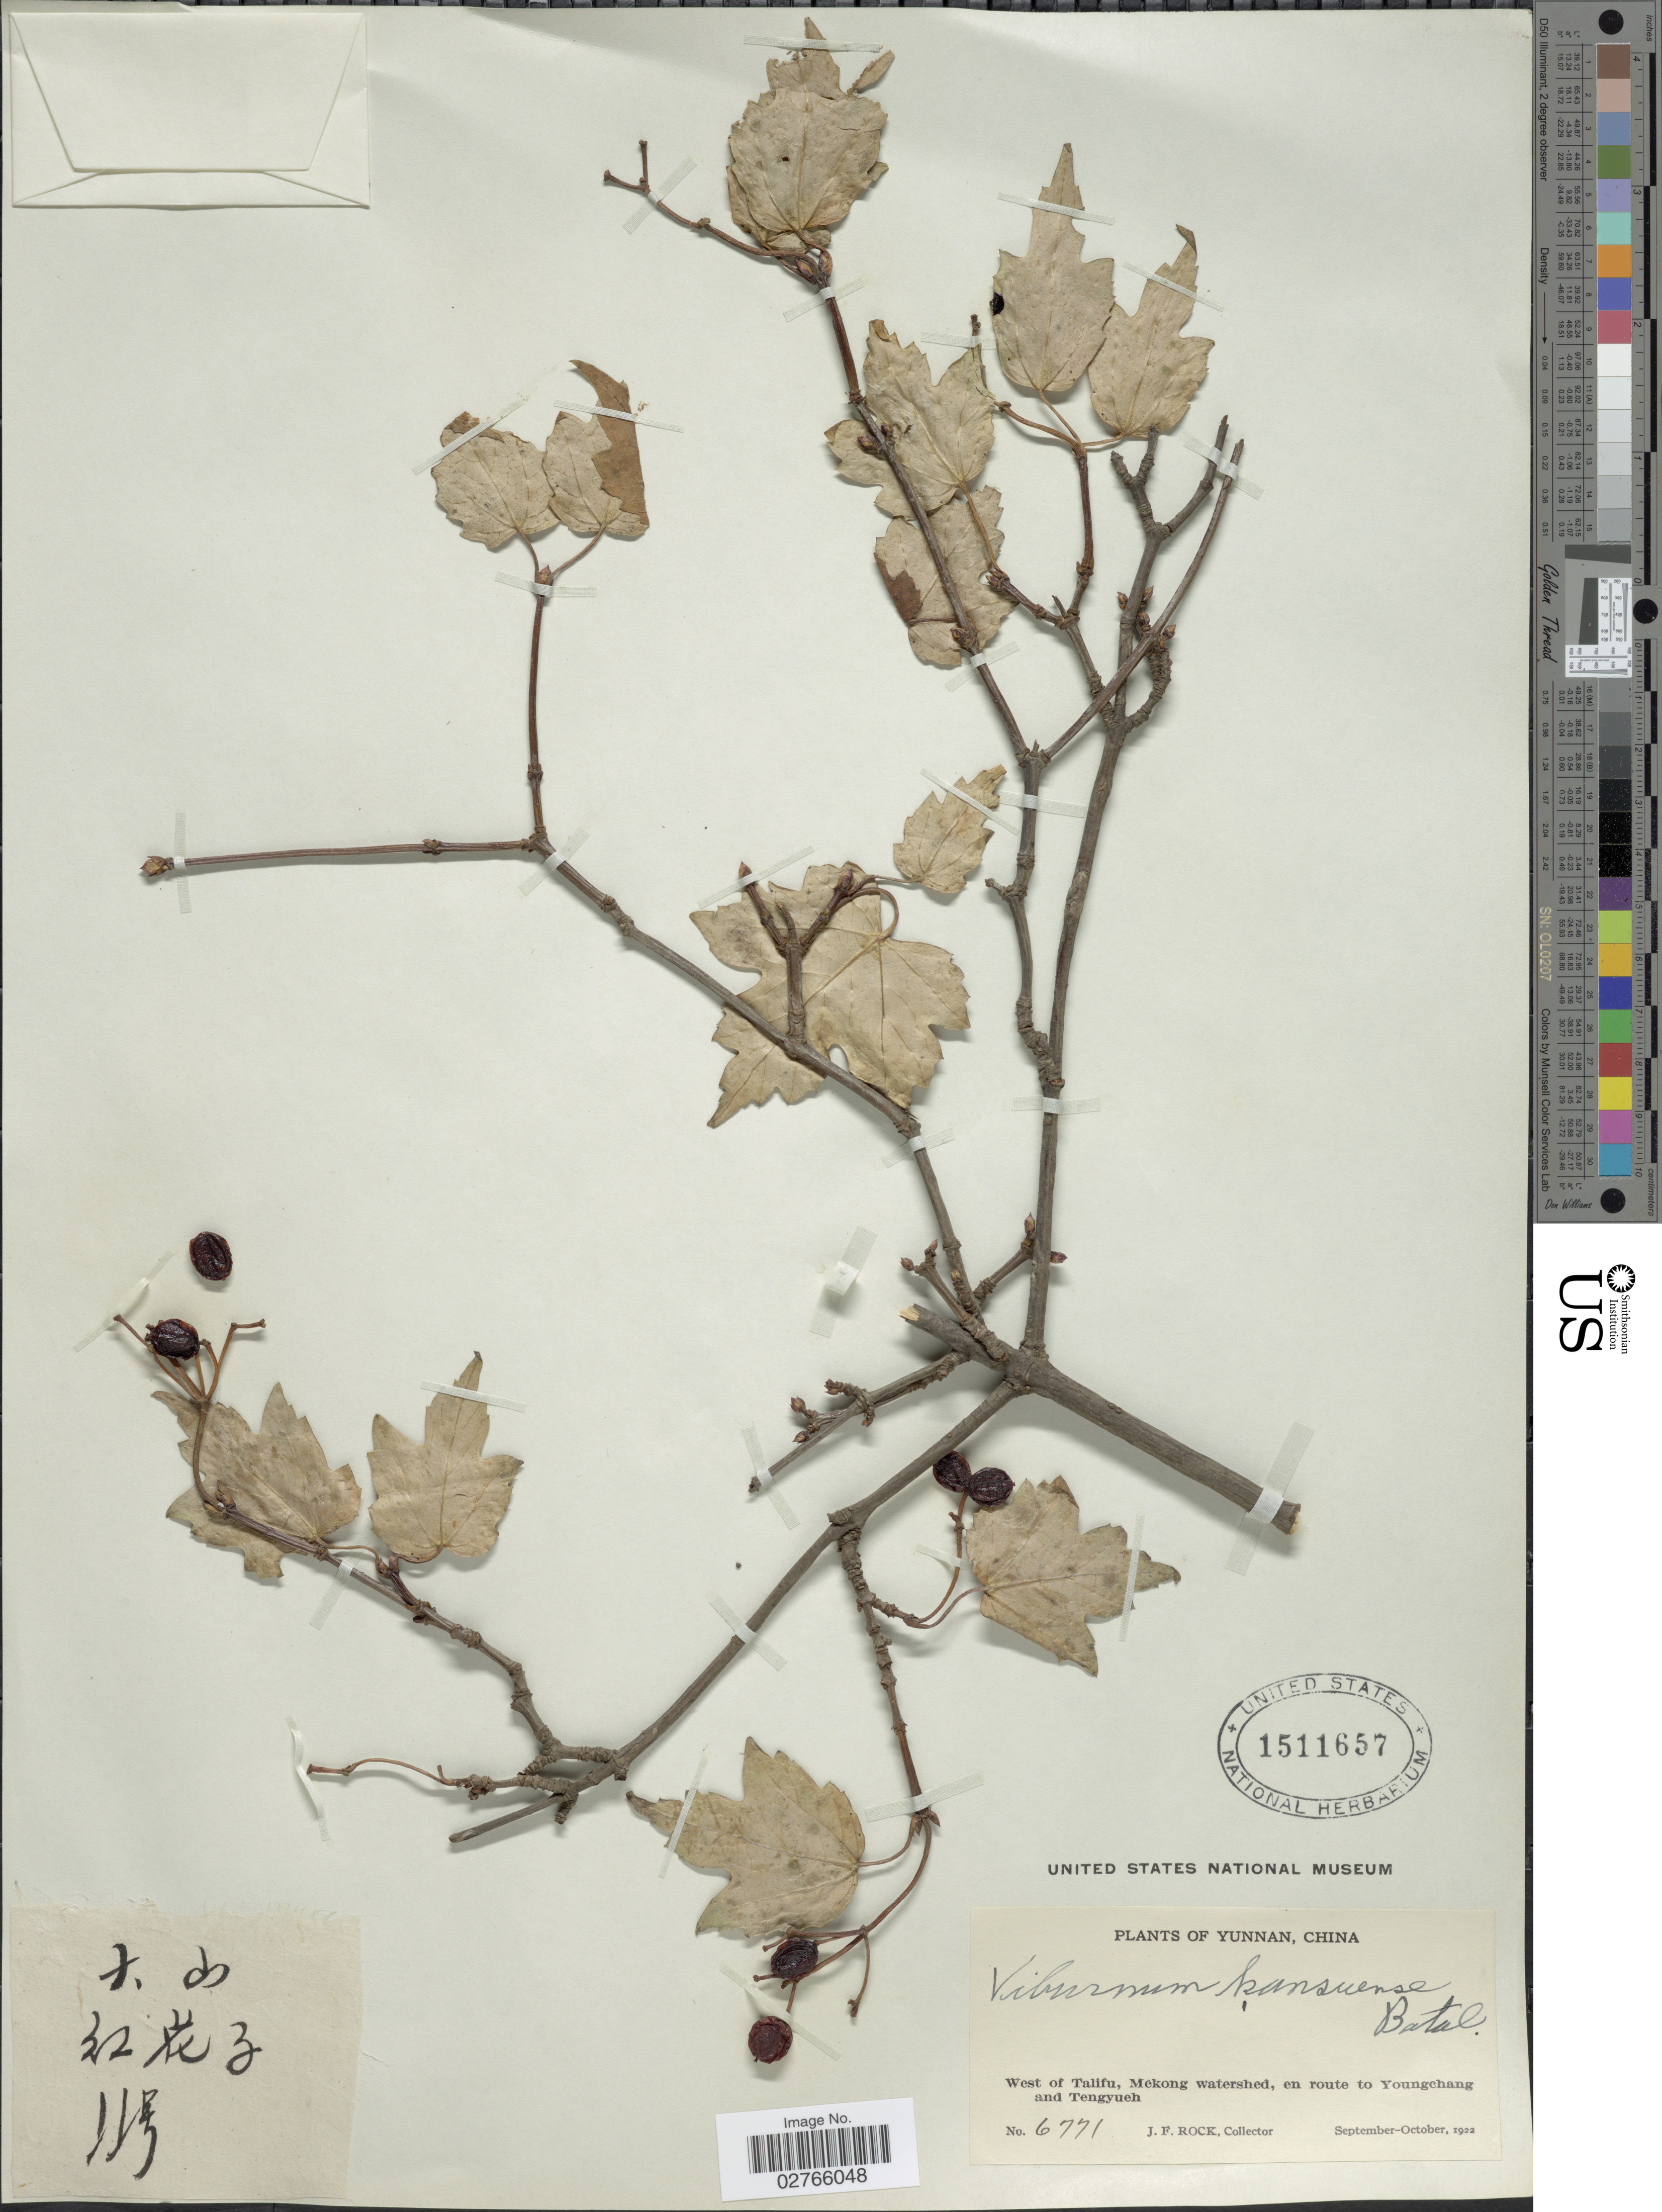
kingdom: Plantae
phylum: Tracheophyta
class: Magnoliopsida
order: Dipsacales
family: Viburnaceae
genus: Viburnum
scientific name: Viburnum kansuense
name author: Batalin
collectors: J. Rock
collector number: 6771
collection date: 1922-09/1922-10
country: China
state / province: Yunnan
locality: West of Talifu, Mekong watershed, en route to Youngchang and Tengyueh.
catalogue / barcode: US 1511657